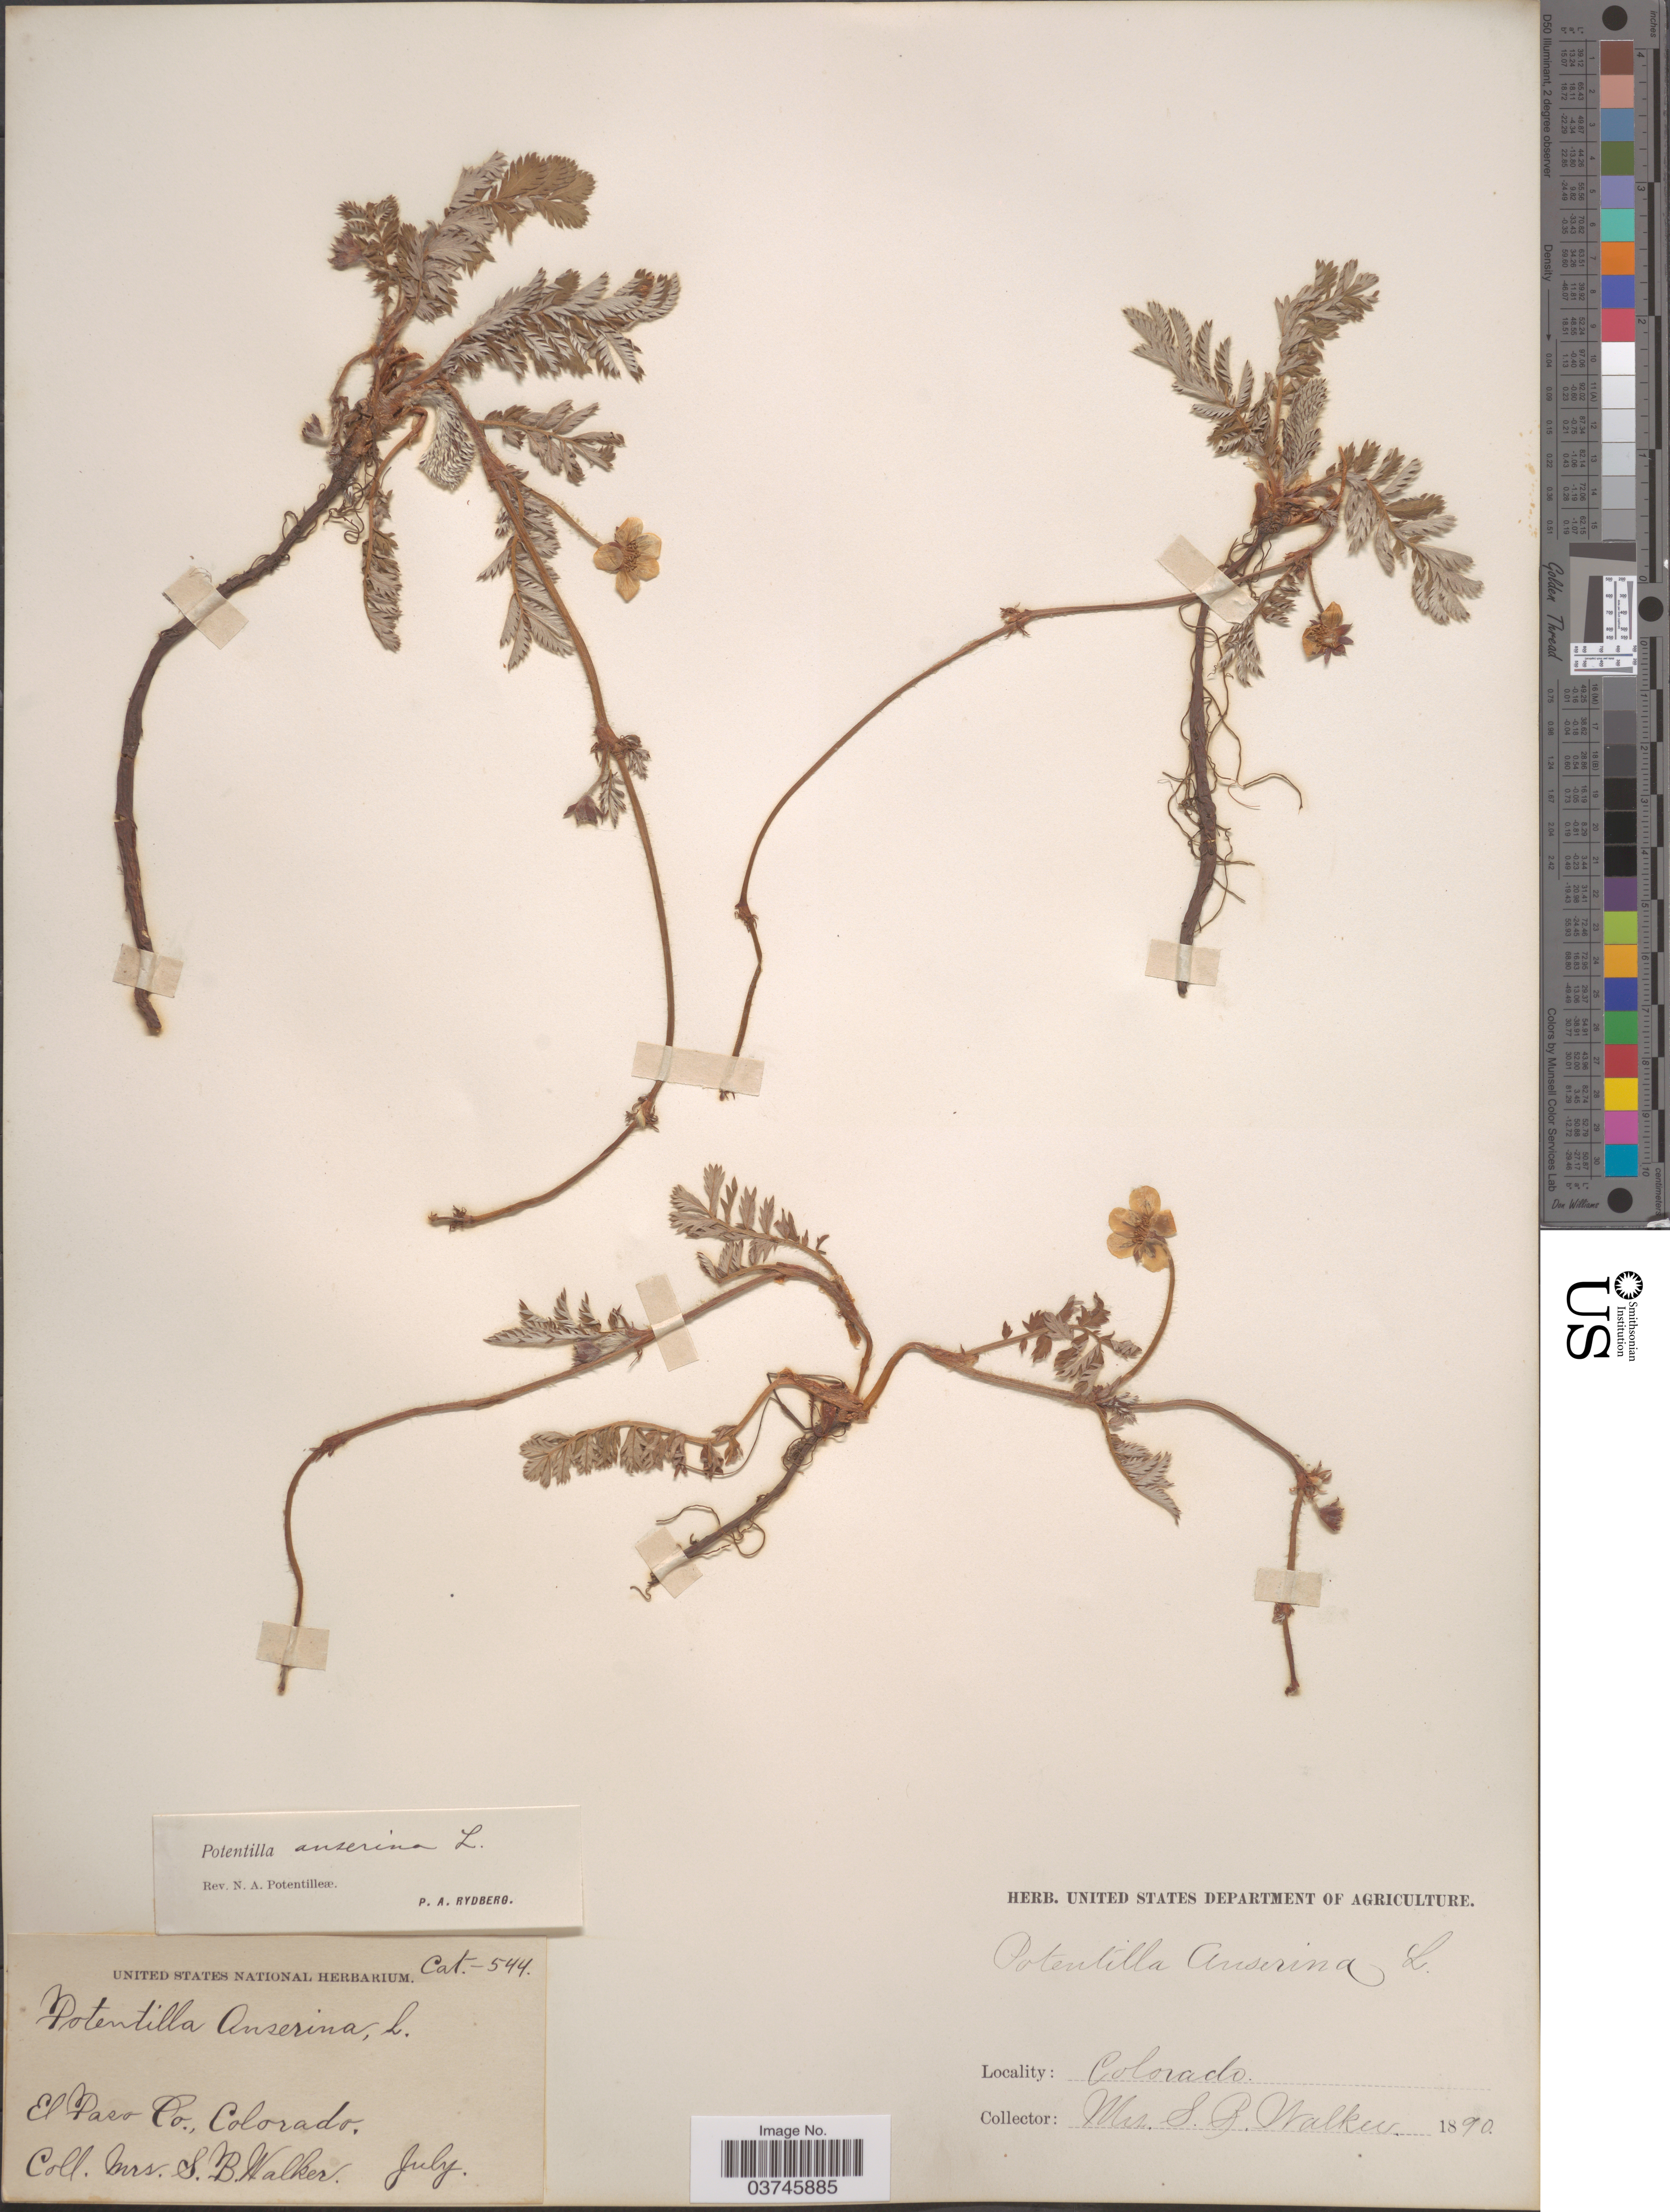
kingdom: Plantae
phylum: Tracheophyta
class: Magnoliopsida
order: Rosales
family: Rosaceae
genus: Argentina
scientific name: Argentina anserina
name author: (L.) Rydb.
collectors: S. Walker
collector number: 544?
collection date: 1890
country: United States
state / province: Colorado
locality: El Paso Co.